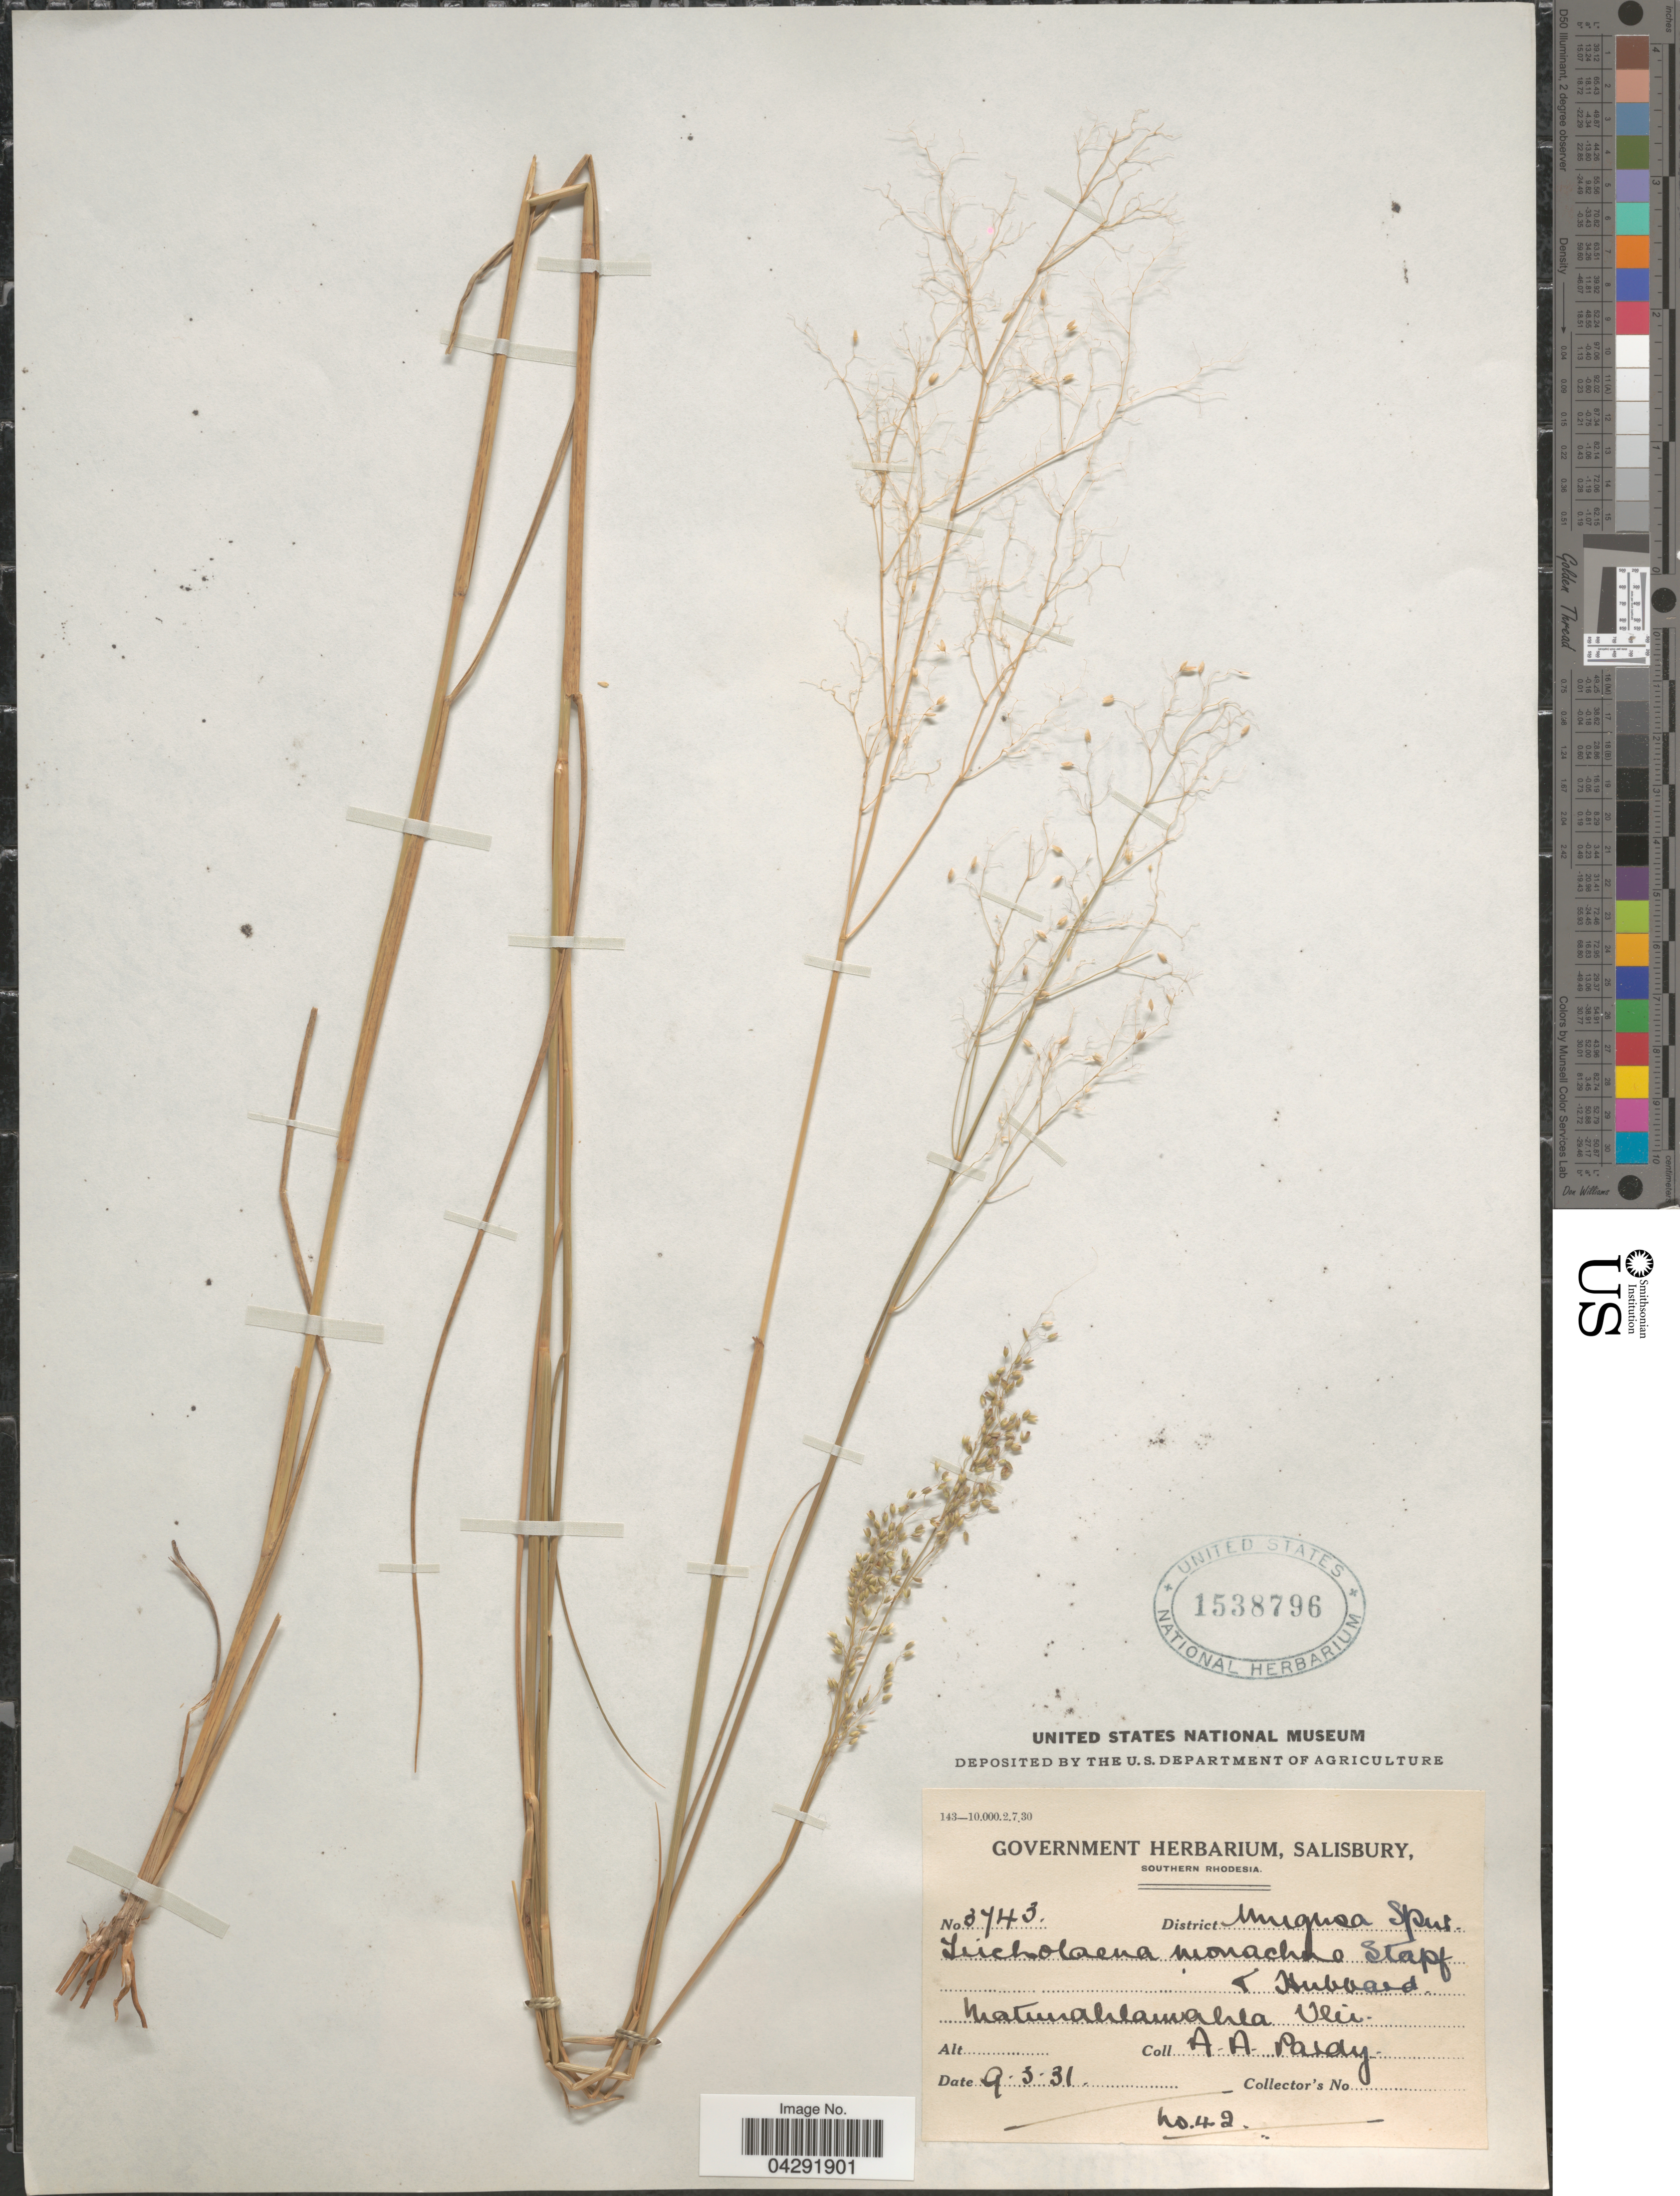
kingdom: Plantae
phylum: Tracheophyta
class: Liliopsida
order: Poales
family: Poaceae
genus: Tricholaena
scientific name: Tricholaena monachne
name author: (Trin.) Stapf & C.E. Hubb.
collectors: A. Pardy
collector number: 42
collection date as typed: Transcribed d/m/y: 9/3/31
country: Zimbabwe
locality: District Umgusa Spur. Matundhlamahla Vlei.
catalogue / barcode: US 1538796